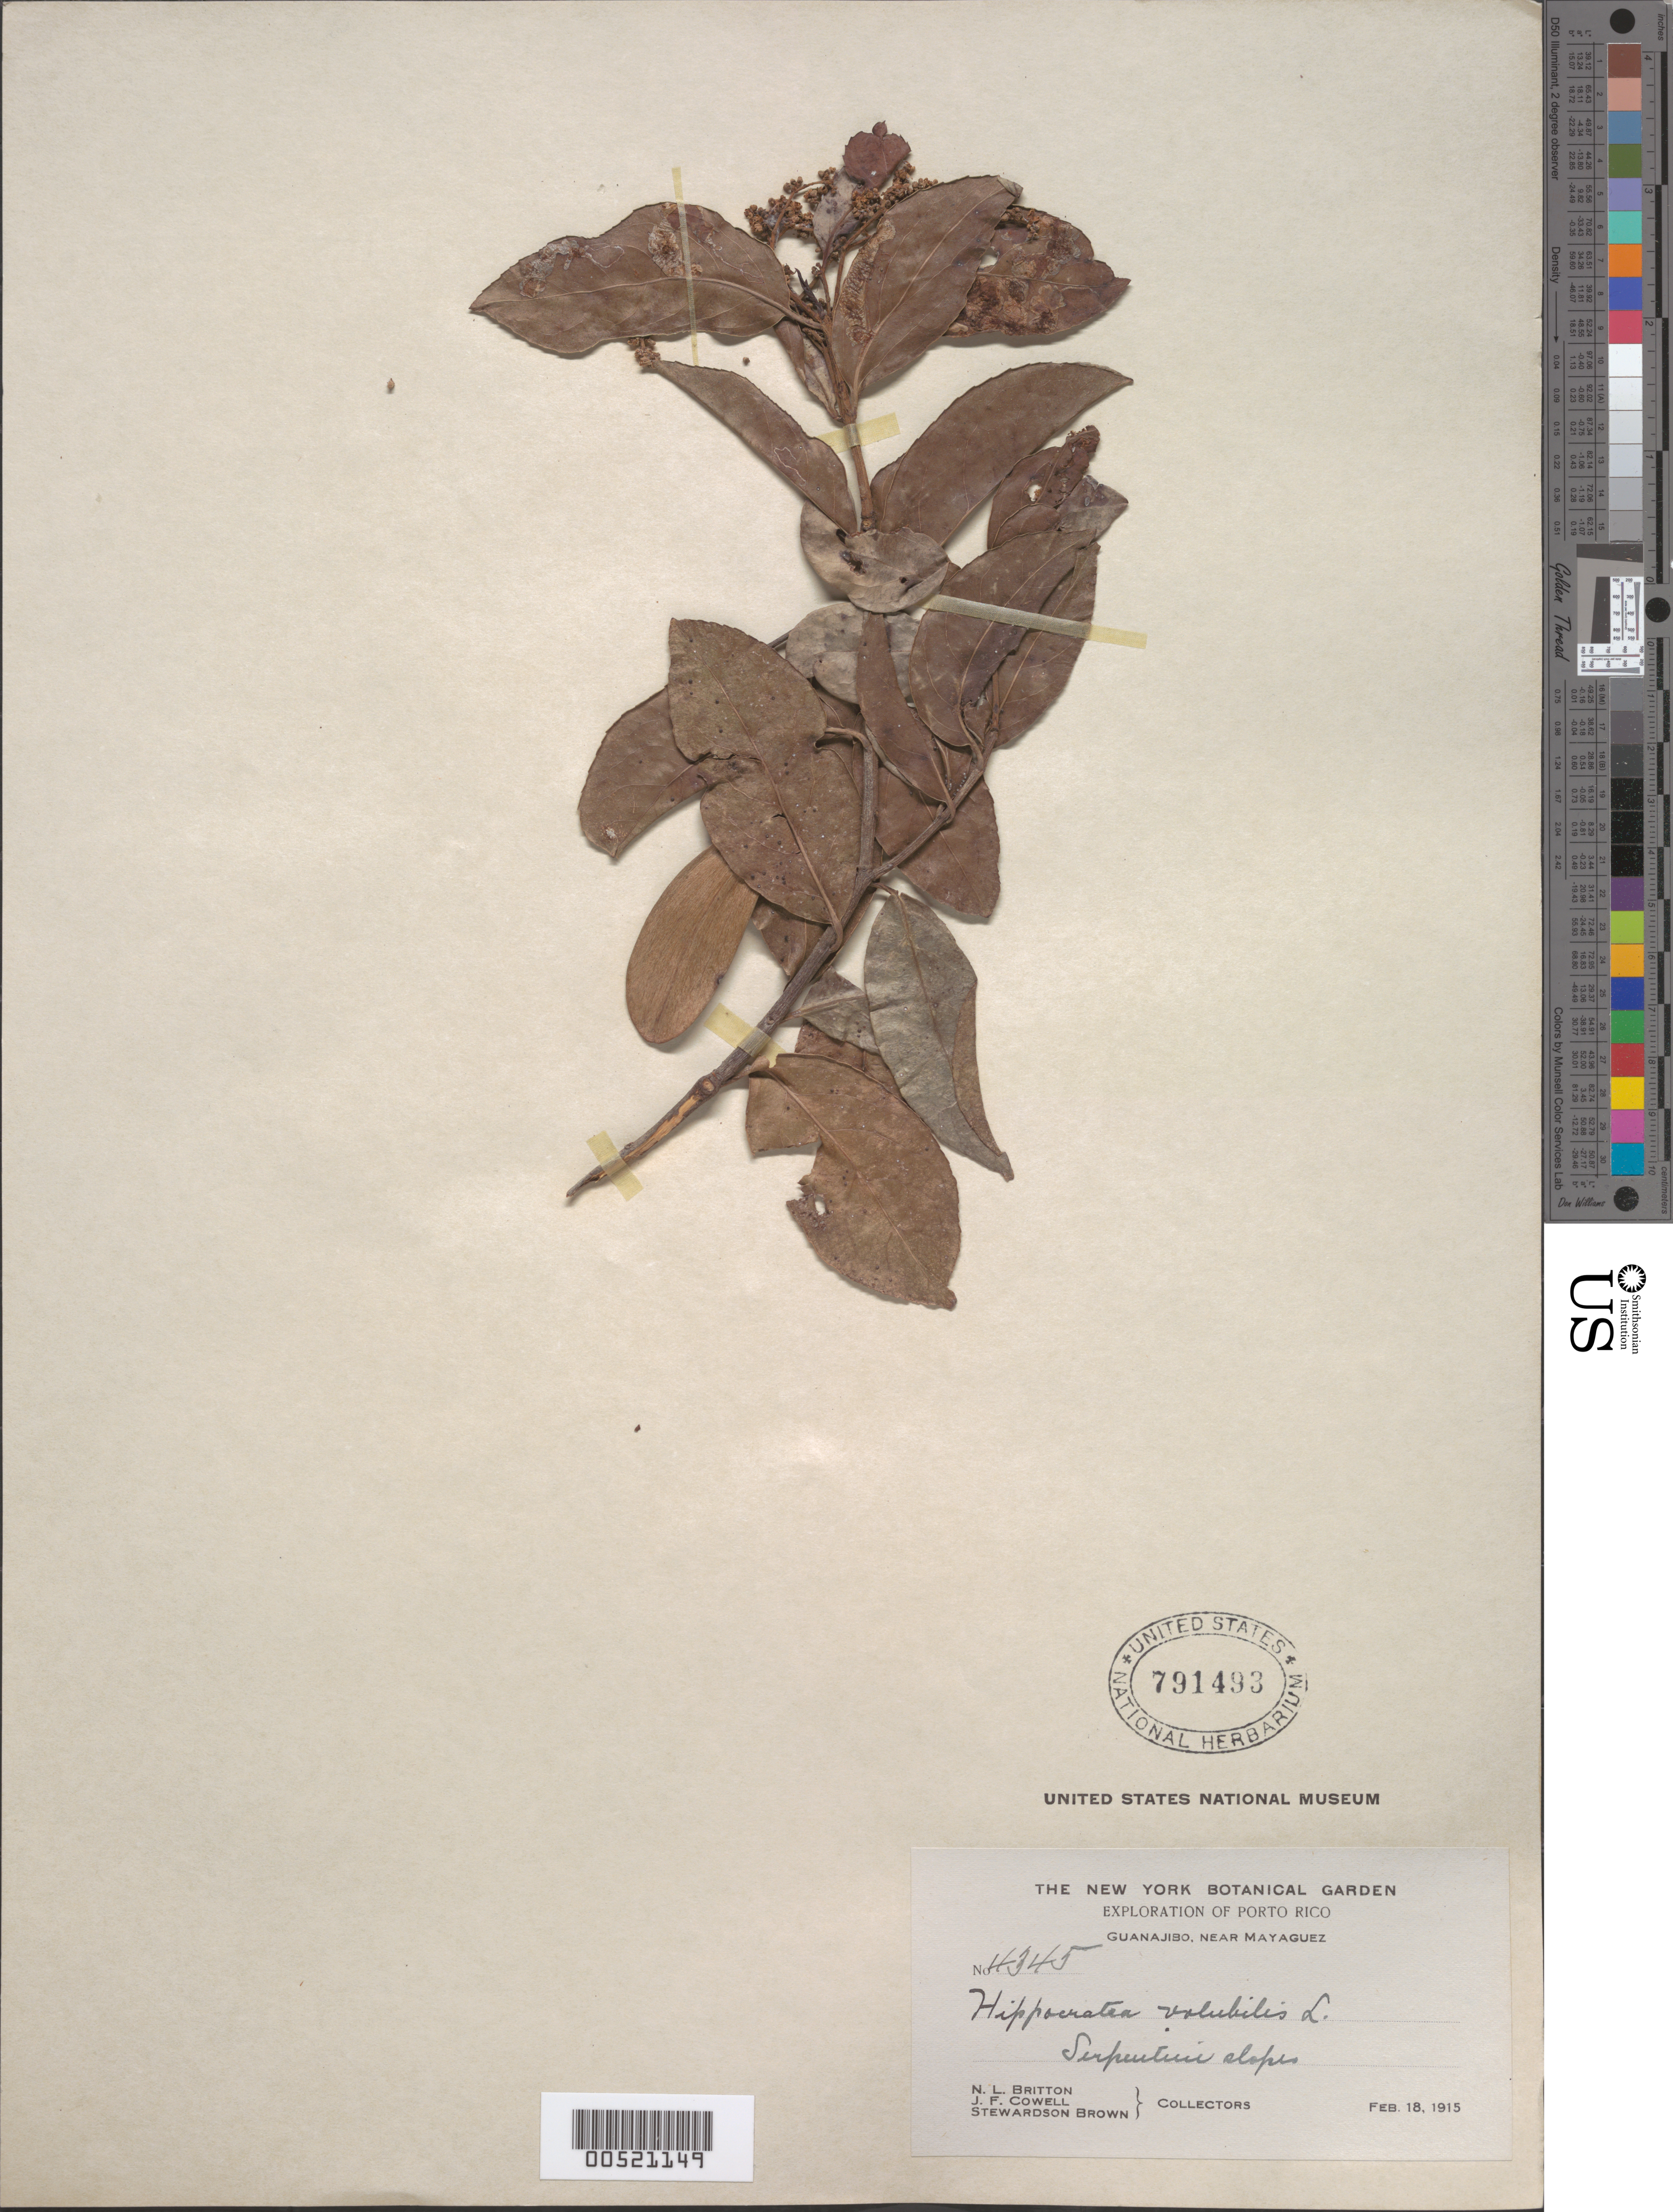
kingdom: Plantae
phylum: Tracheophyta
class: Magnoliopsida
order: Celastrales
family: Celastraceae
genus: Hippocratea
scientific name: Hippocratea volubilis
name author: L.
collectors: Britton, --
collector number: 4345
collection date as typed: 18 Feb 1915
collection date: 1915-02-18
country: Puerto Rico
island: Greater Antilles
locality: Guanajibo, near Mayaguez. Serpentine slopes.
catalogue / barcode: US 791493